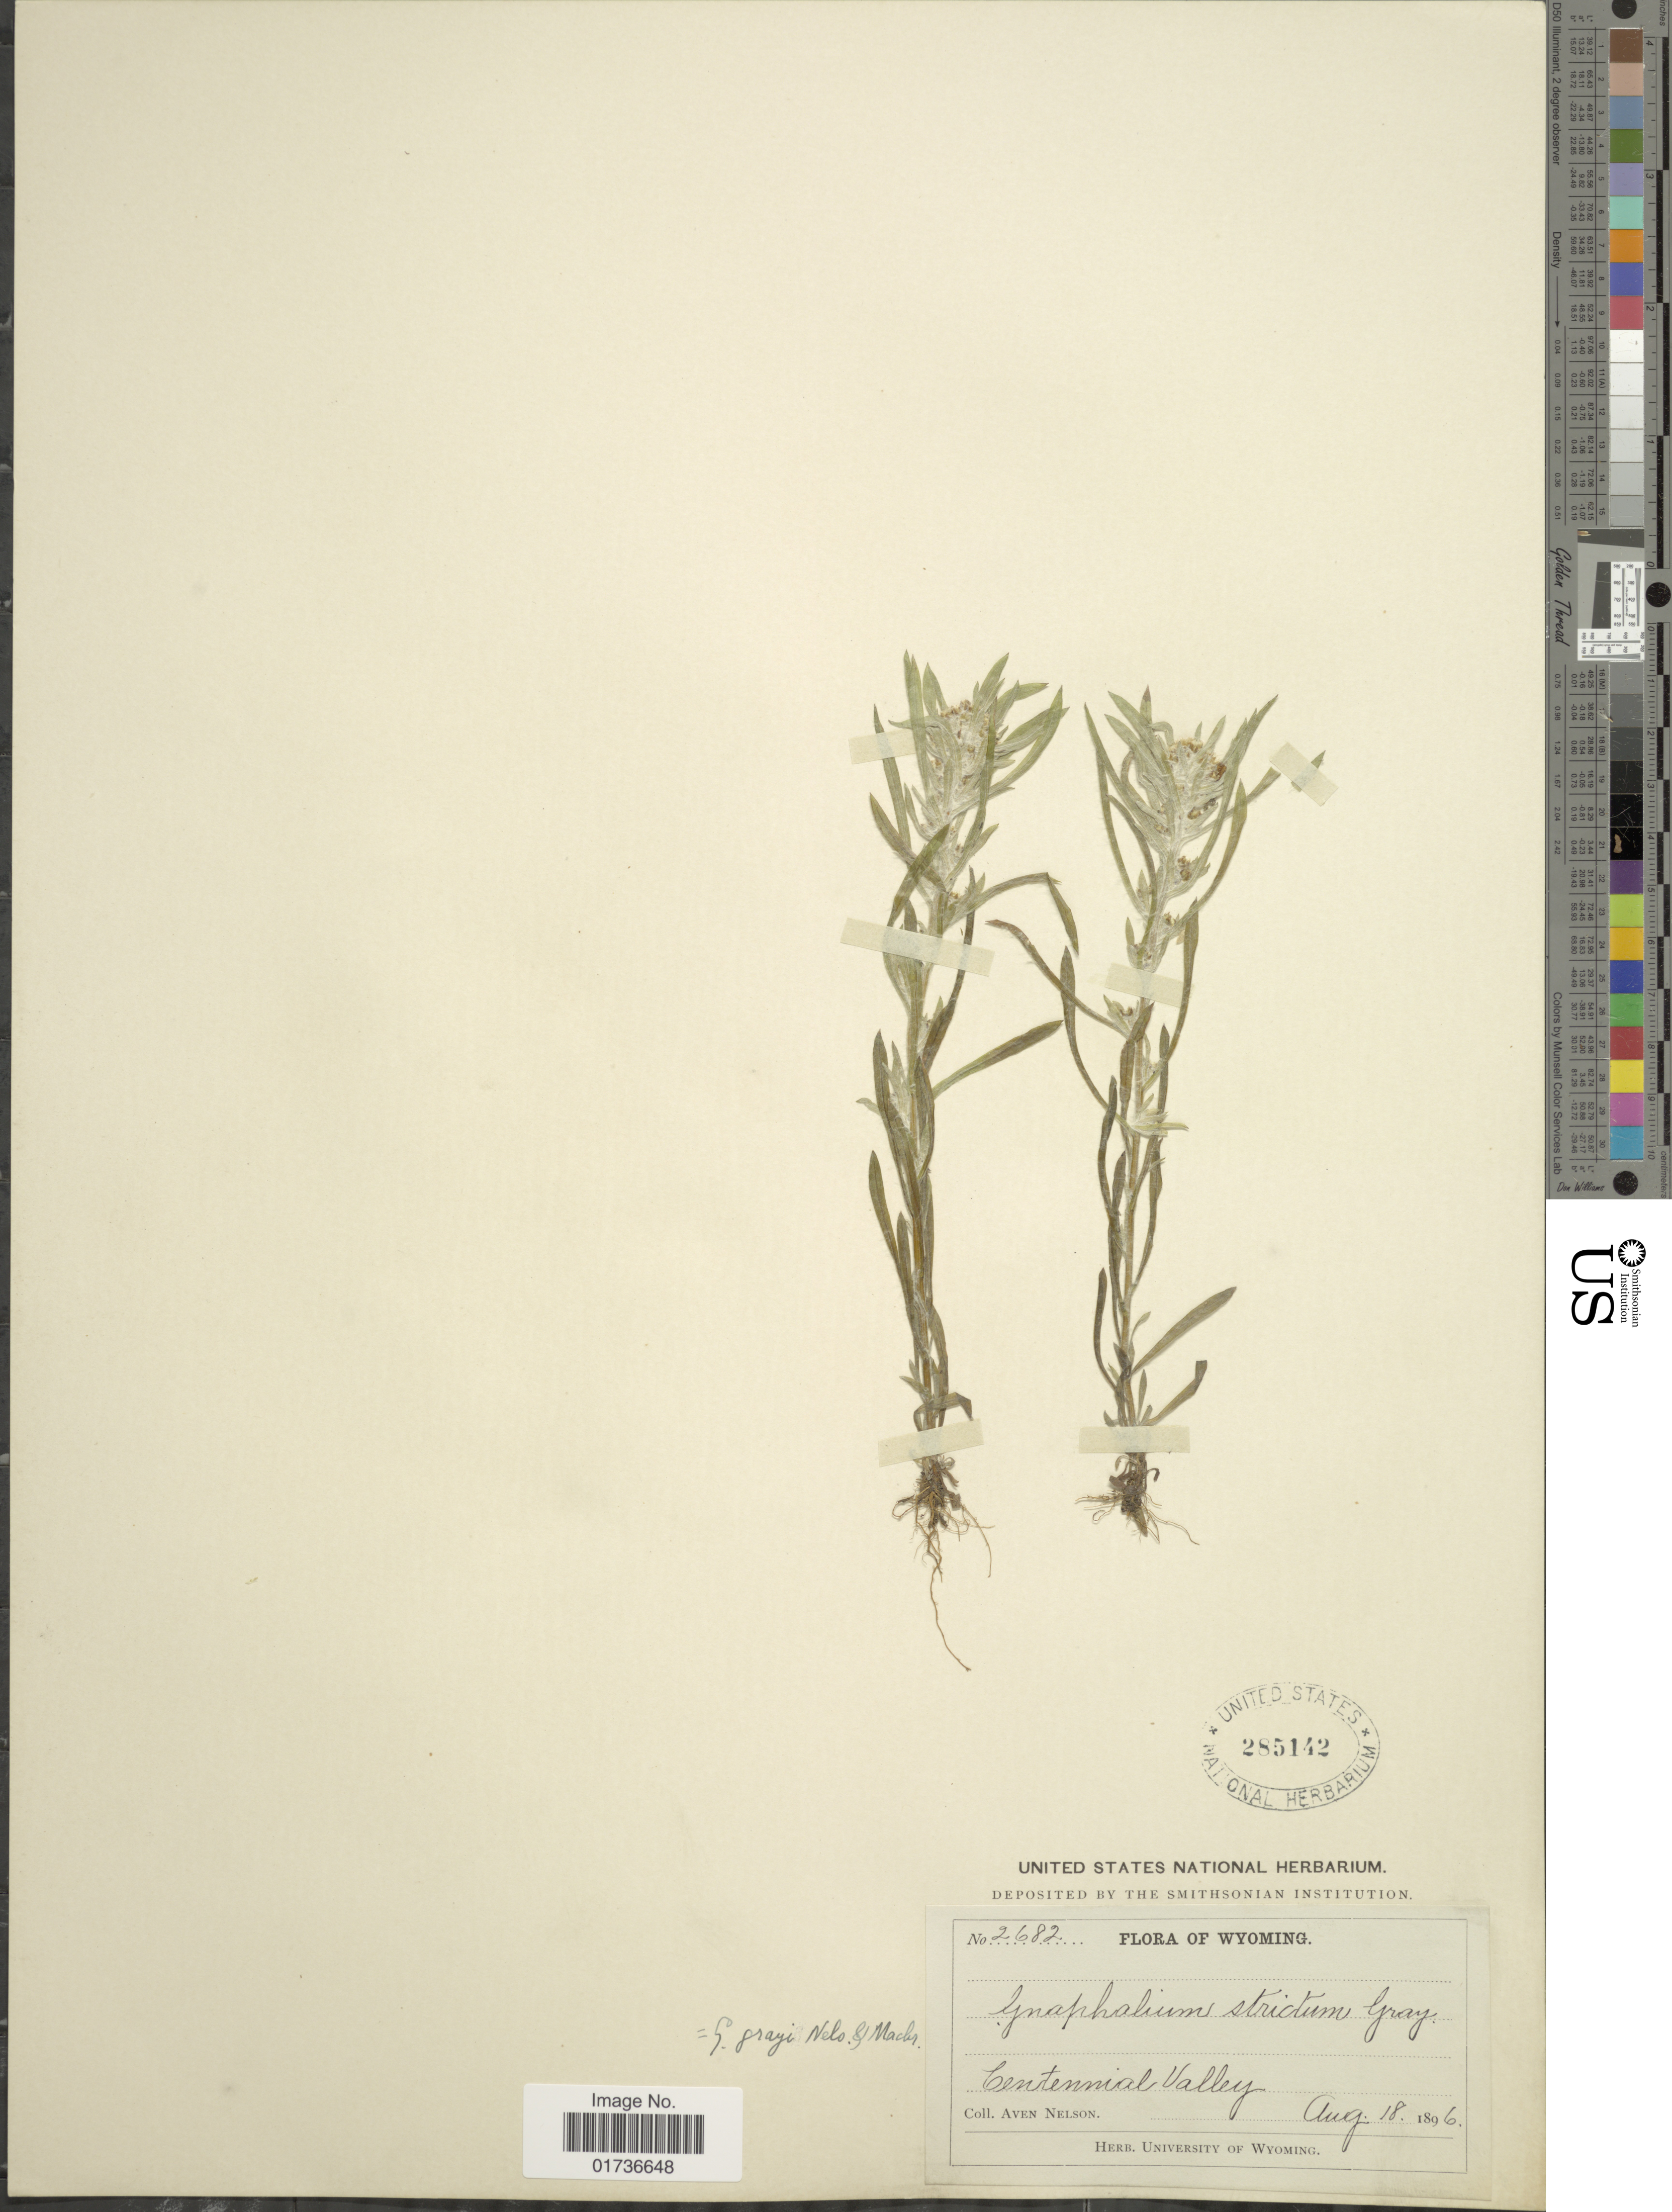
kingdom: Plantae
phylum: Tracheophyta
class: Magnoliopsida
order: Asterales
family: Asteraceae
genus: Gnaphalium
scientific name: Gnaphalium grayi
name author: A. Nelson & J.F. Macbr.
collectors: A. Nelson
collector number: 2682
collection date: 1896-08-18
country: United States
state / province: Wyoming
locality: Centennial Valley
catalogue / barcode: US 285142